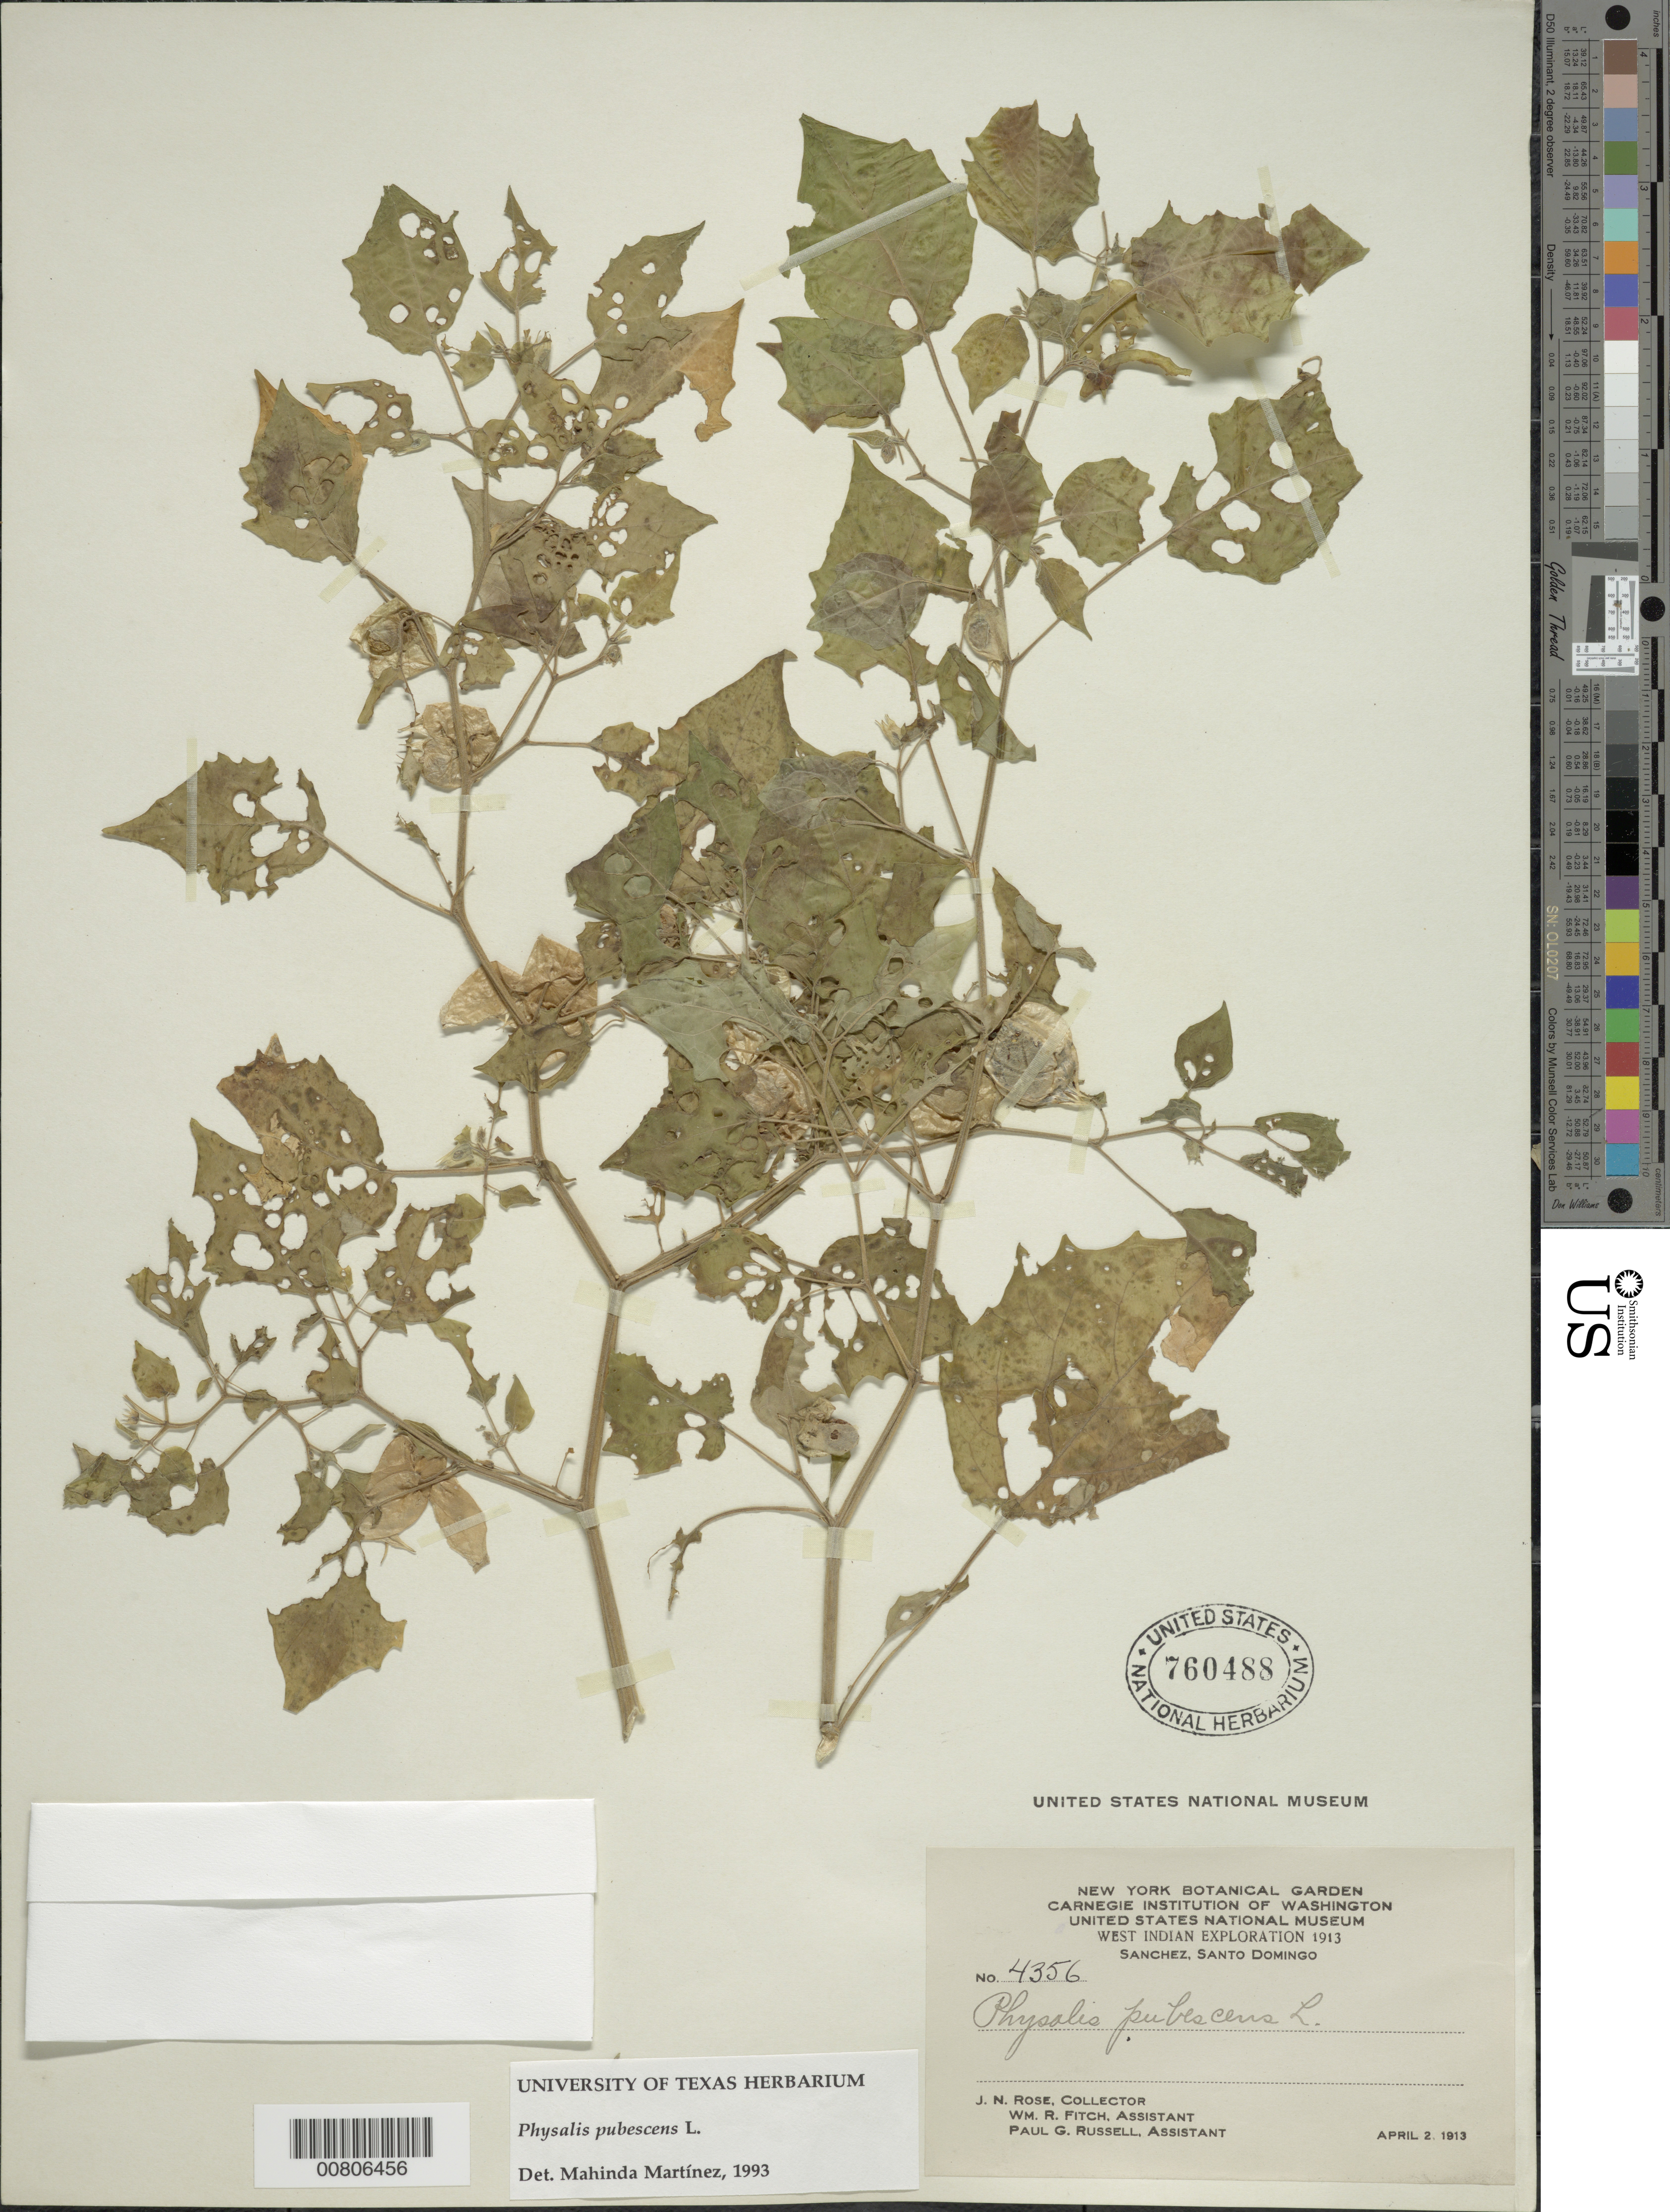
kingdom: Plantae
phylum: Tracheophyta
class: Magnoliopsida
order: Solanales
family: Solanaceae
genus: Physalis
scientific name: Physalis pubescens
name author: L.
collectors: J. N. Rose, W. R. Fitch & P. G. Russell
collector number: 4356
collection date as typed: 02 Apr 1913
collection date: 1913-04-02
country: Dominican Republic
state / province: Sanchez Ramirez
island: Hispaniola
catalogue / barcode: US 760488